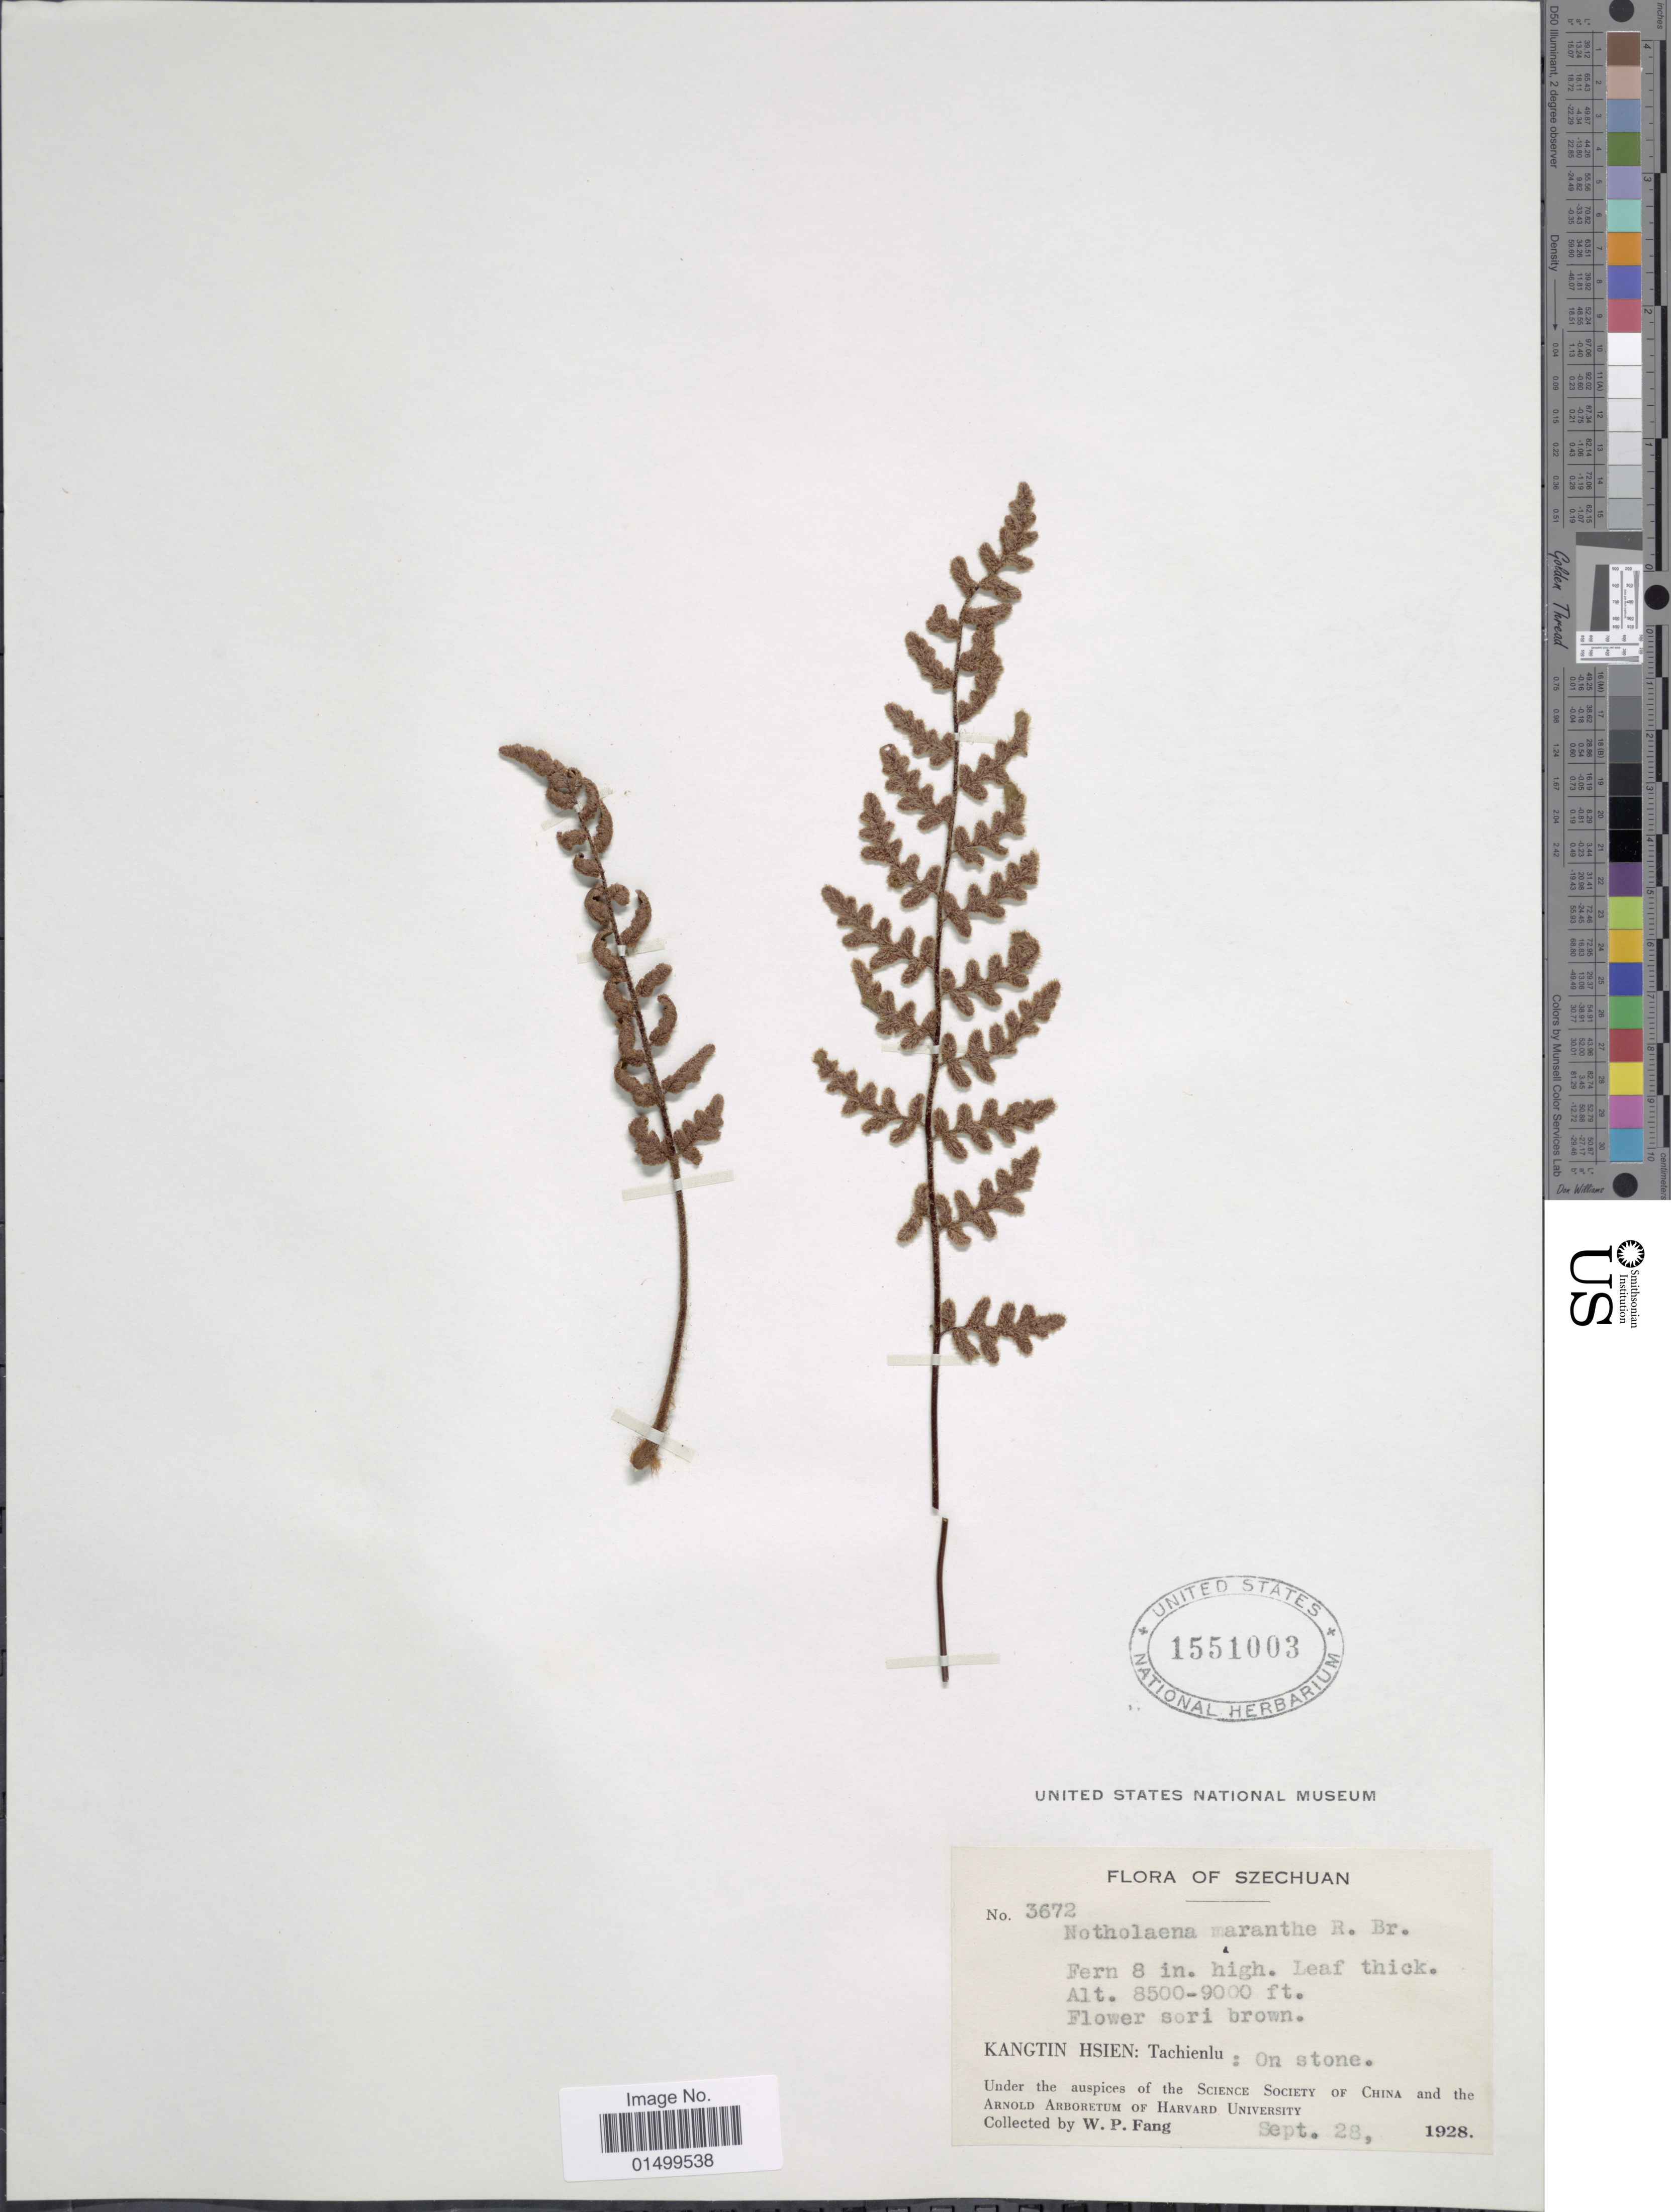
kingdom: Plantae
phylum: Tracheophyta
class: Polypodiopsida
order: Polypodiales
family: Pteridaceae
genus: Cheilanthes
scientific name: Cheilanthes marantae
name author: Domin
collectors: W. P. Fang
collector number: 3672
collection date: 1928-09-28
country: China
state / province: Sichuan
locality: Szechuan. Kangtin Hsien: Tachienlu; On stone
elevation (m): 2591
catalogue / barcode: US 1551003